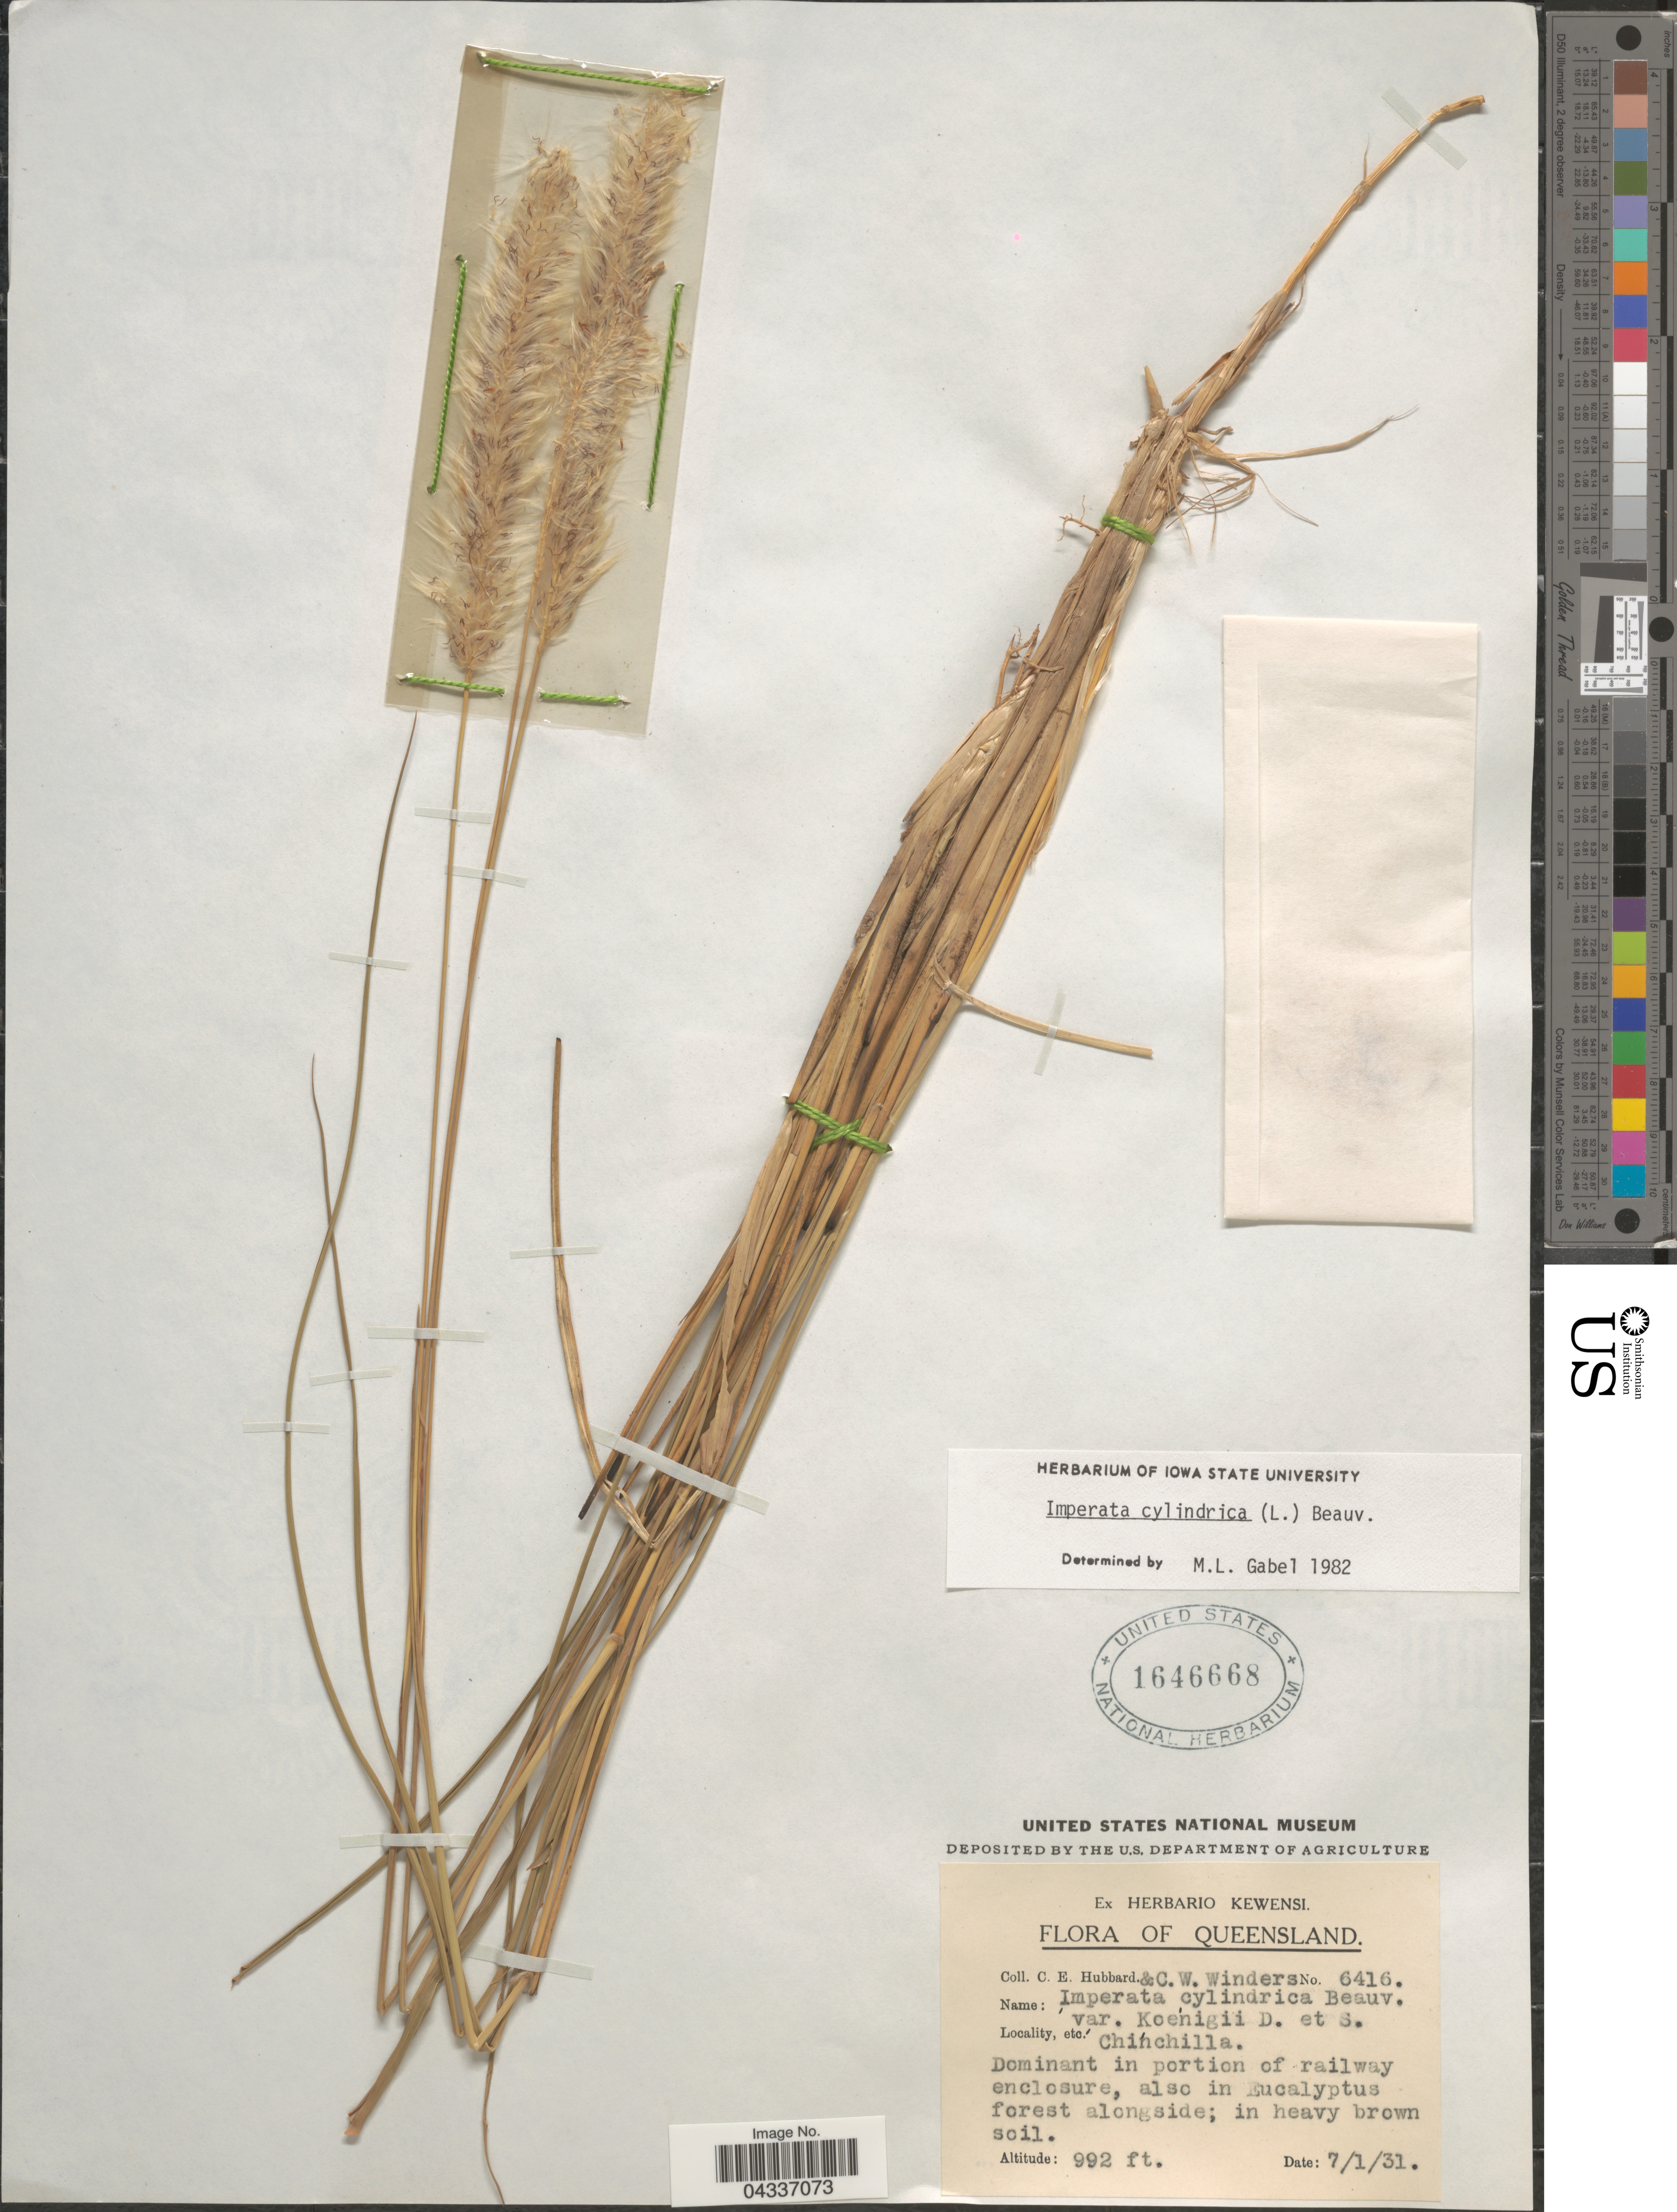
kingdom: Plantae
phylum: Tracheophyta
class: Liliopsida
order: Poales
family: Poaceae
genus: Imperata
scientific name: Imperata cylindrica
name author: (L.) P. Beauv.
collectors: C. E. Hubbard & C. Winders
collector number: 6416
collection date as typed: Transcribed d/m/y: 7/1/31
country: Australia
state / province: Queensland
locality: Chinchilla.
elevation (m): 302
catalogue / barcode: US 1646668